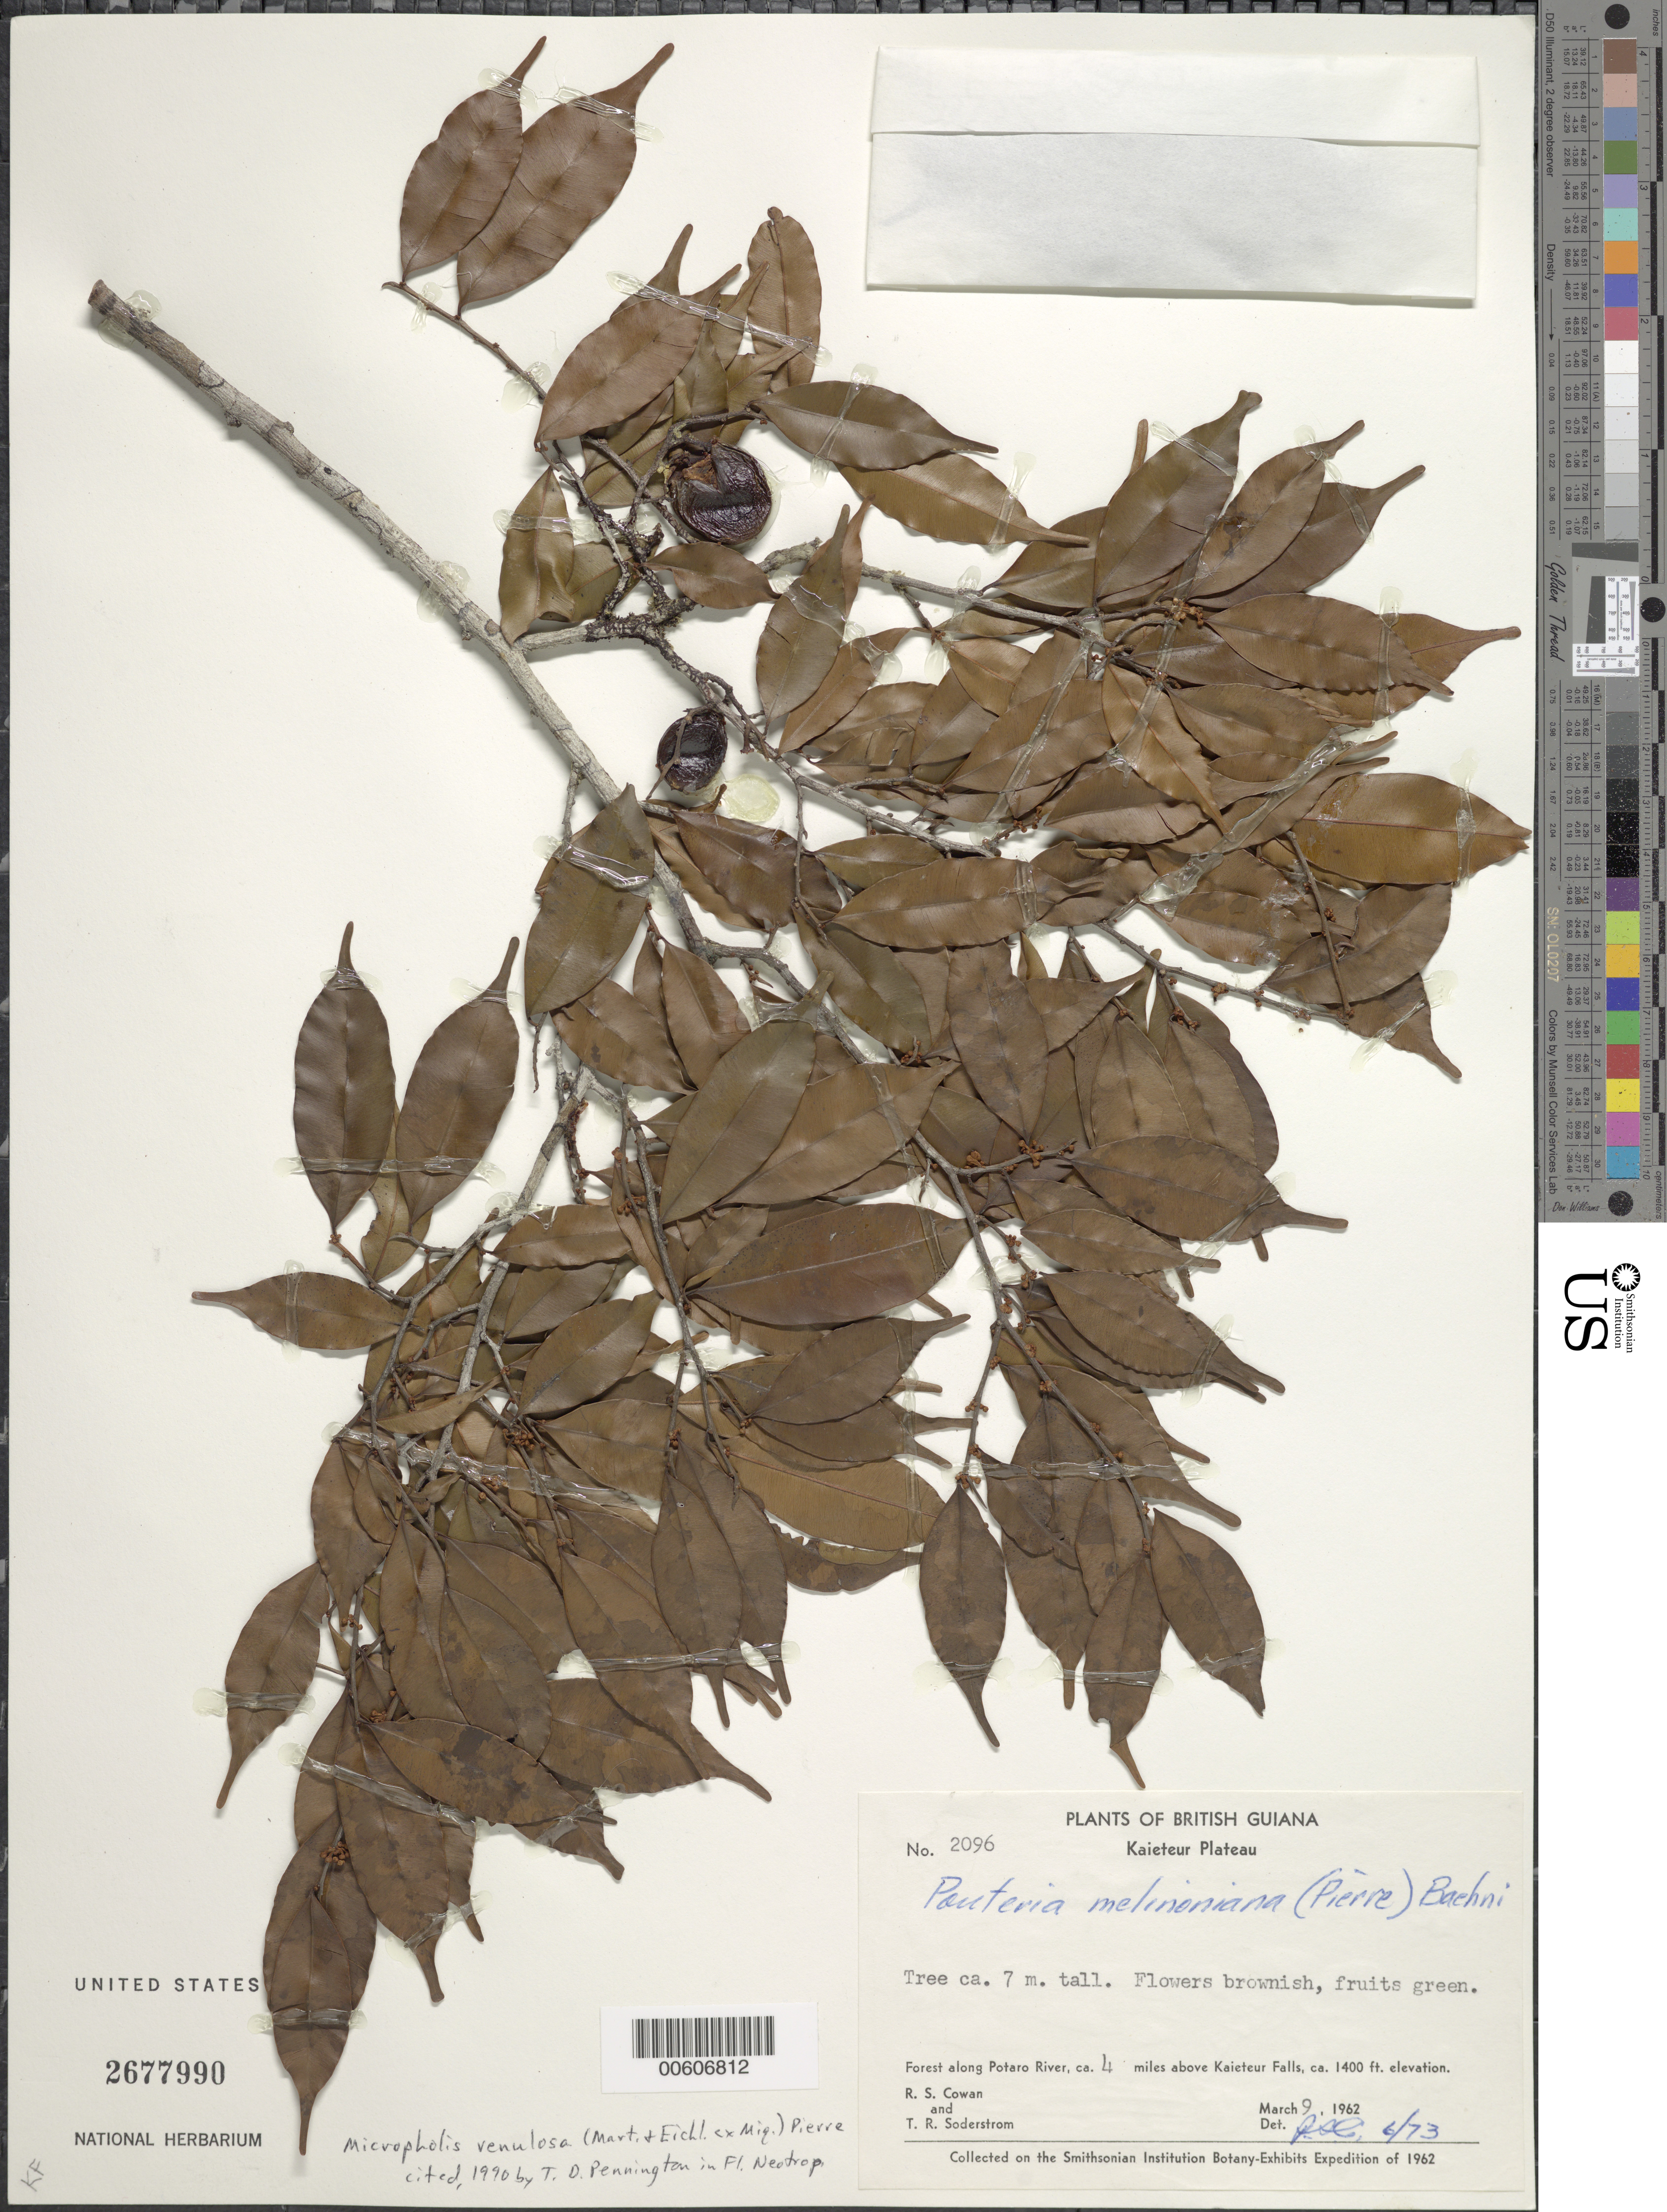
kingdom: Plantae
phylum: Tracheophyta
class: Magnoliopsida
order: Ericales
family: Sapotaceae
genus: Micropholis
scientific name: Micropholis venulosa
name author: (Mart. & Eichler) Pierre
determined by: Pennington, T. D., (K)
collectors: R. S. Cowan & T. R. Soderstrom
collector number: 2096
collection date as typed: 9-Mar-62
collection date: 1962-03-09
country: Guyana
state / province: Potaro-Siparuni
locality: Kaieteur Plateau, Potaro R., 4 mi. above Kaieteur Falls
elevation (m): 427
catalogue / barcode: US 2677990